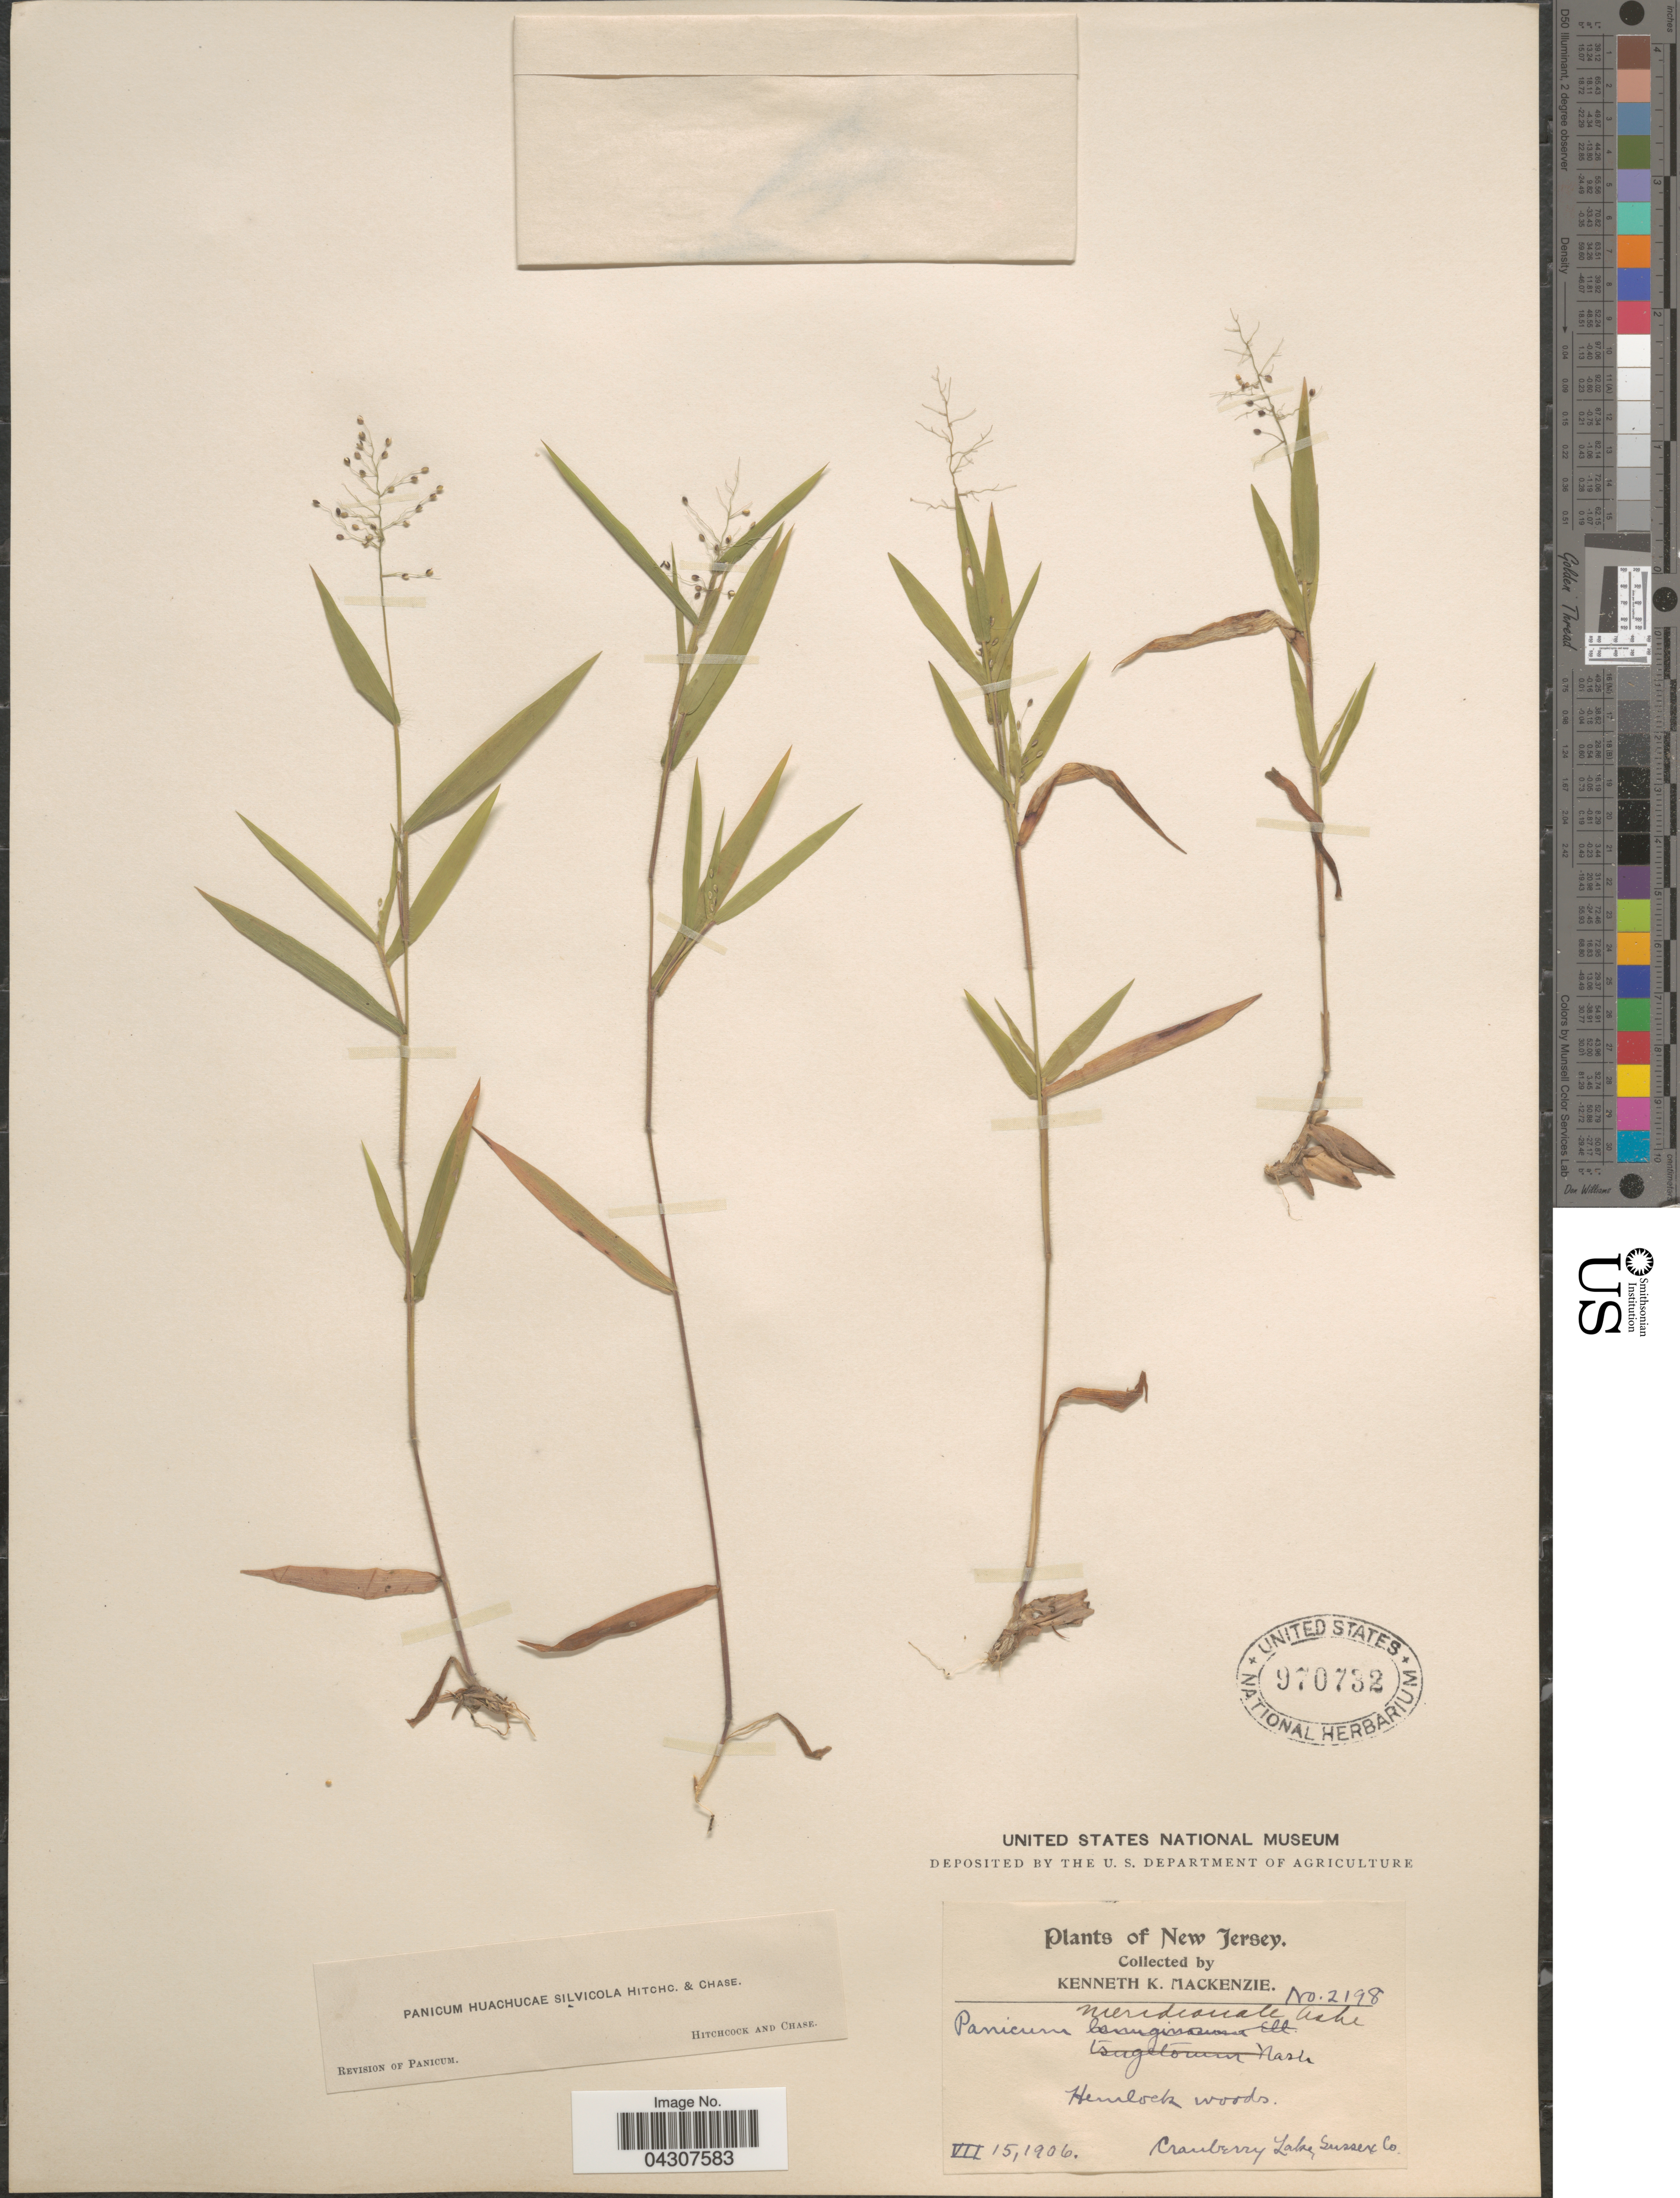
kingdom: Plantae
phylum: Tracheophyta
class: Liliopsida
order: Poales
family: Poaceae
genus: Dichanthelium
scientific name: Dichanthelium acuminatum var. acuminatum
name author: (Sw.) Gould & C.A. Clark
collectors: K. K. Mackenzie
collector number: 2198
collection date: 1906-07-15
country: United States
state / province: New Jersey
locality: Hemlock woods. Cranberry Lake, Sussex Co.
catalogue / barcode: US 970732